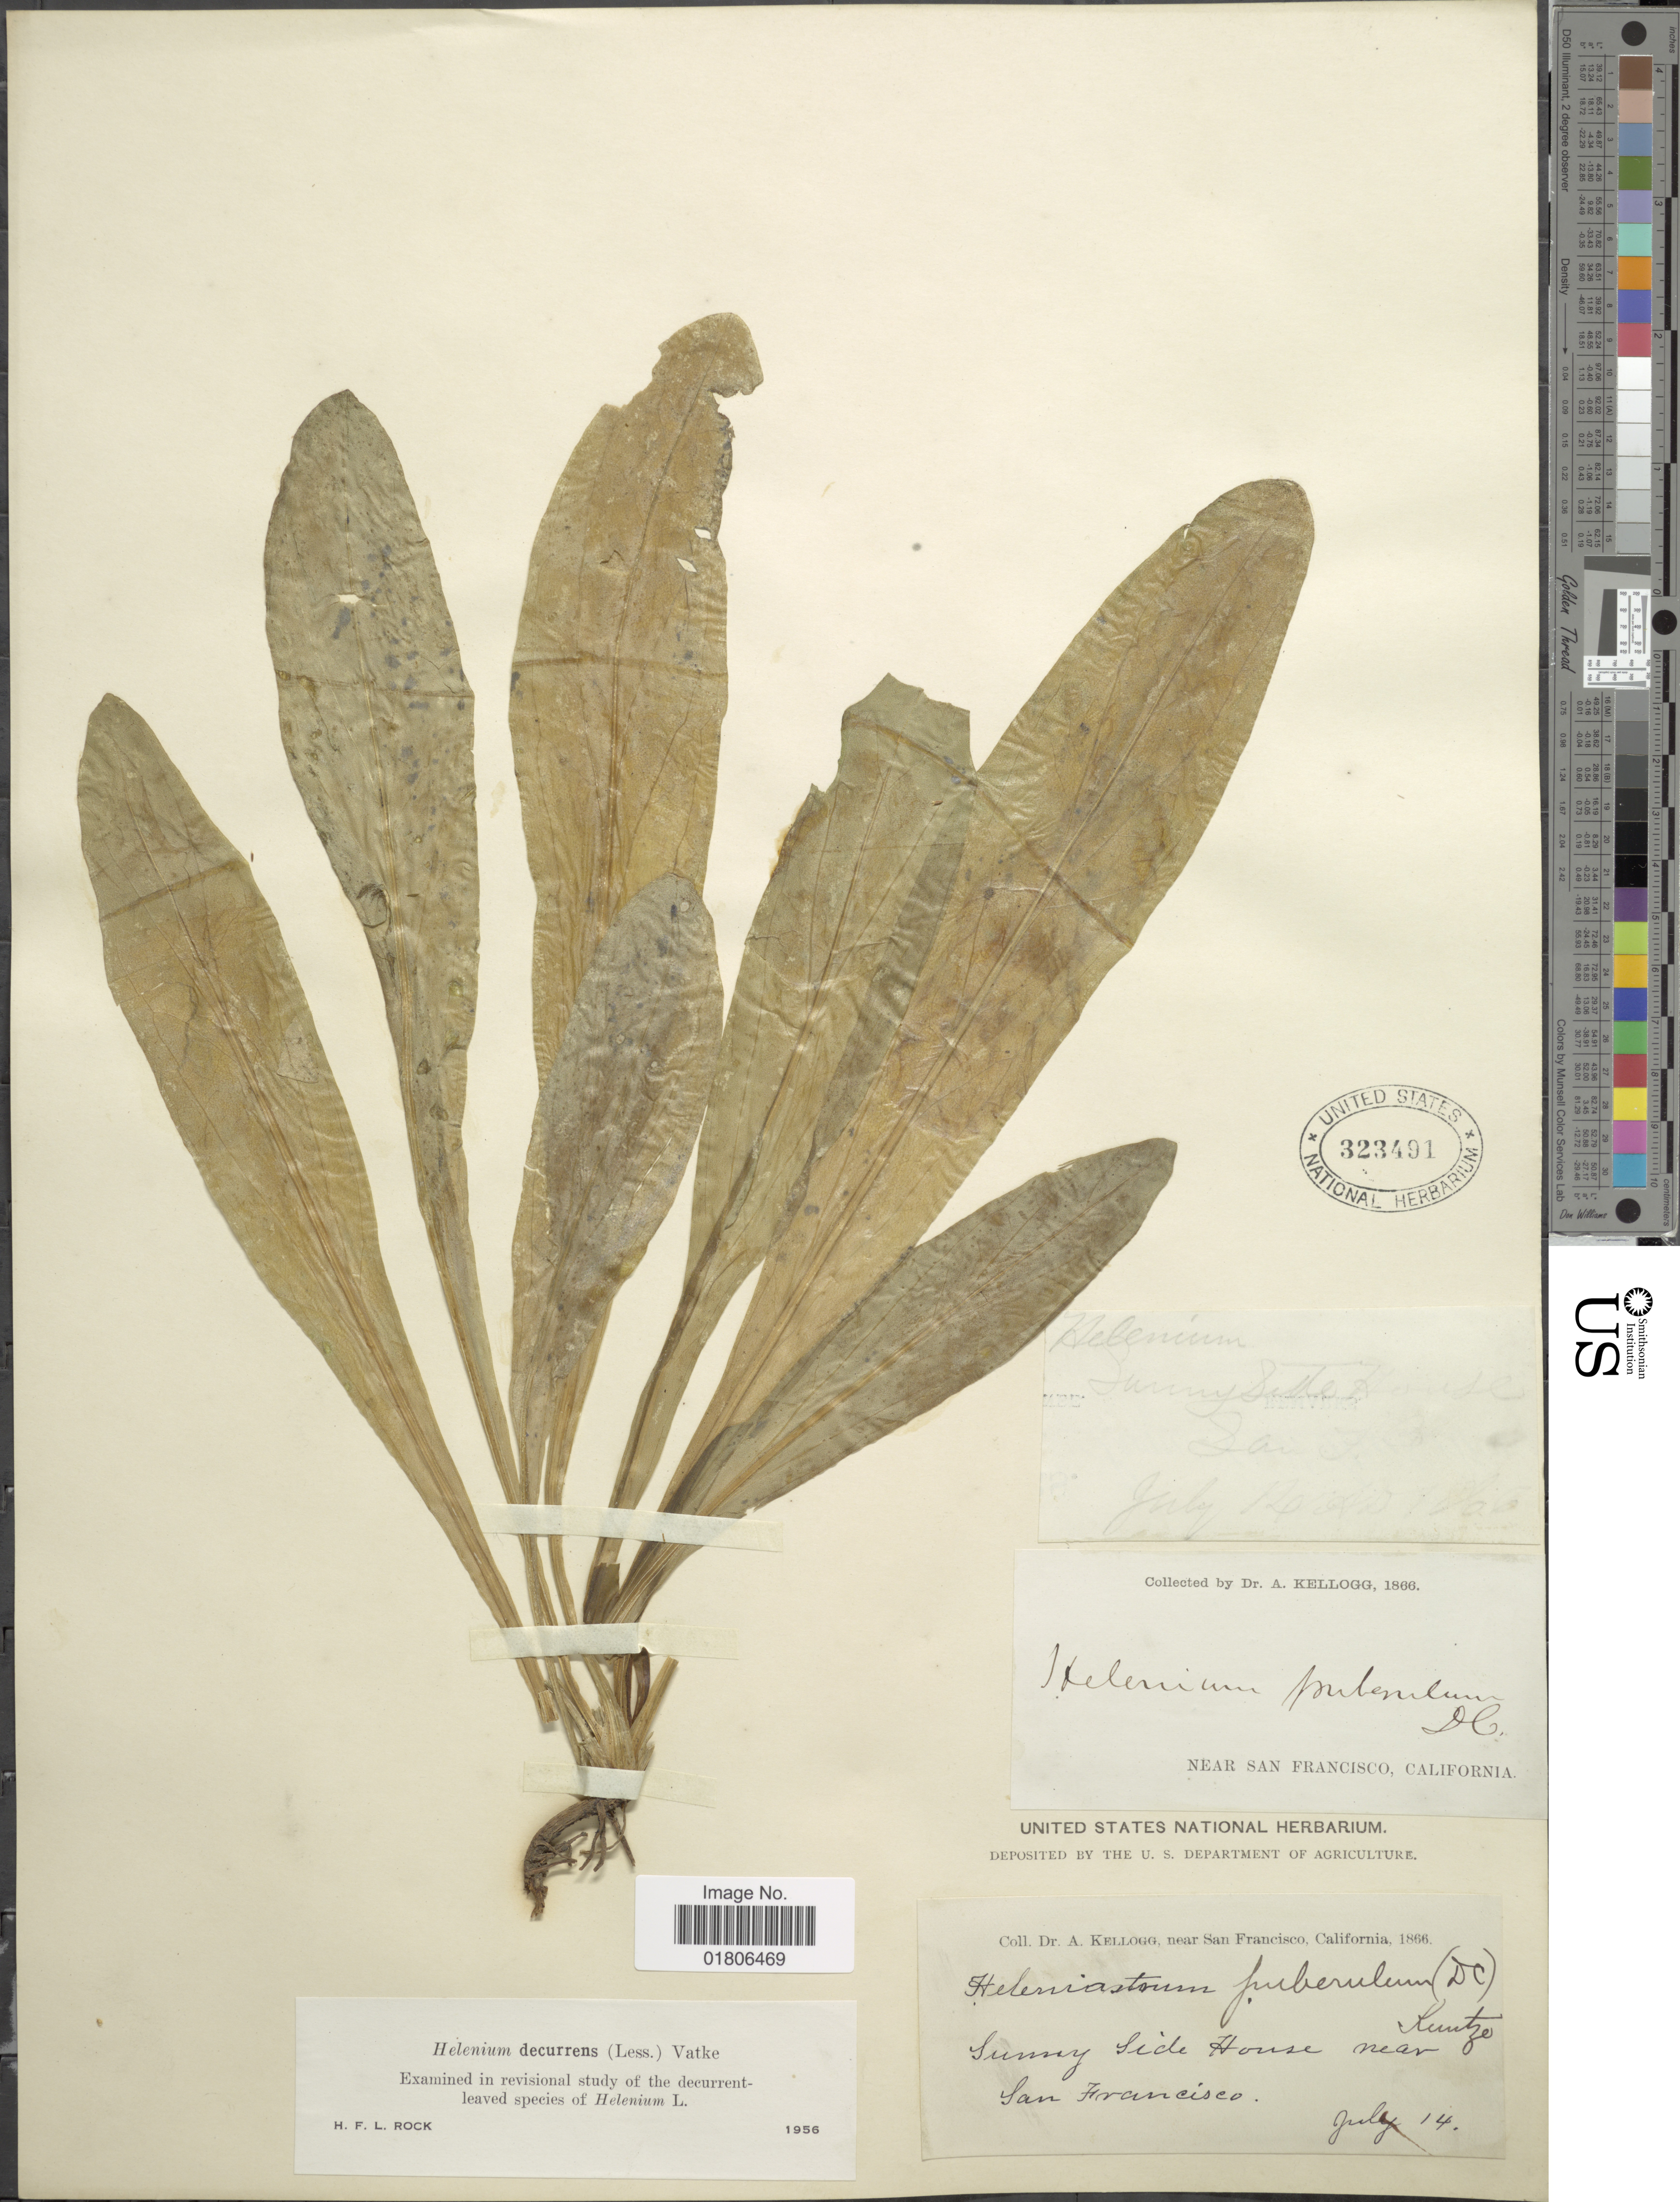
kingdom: Plantae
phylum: Tracheophyta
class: Magnoliopsida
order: Asterales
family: Asteraceae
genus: Helenium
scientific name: Helenium puberulum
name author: DC.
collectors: A. Kellogg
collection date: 1866-07-14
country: United States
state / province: California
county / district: San Francisco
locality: Near San Francicsco, Sunny side House near San Francisco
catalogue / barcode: US 323491